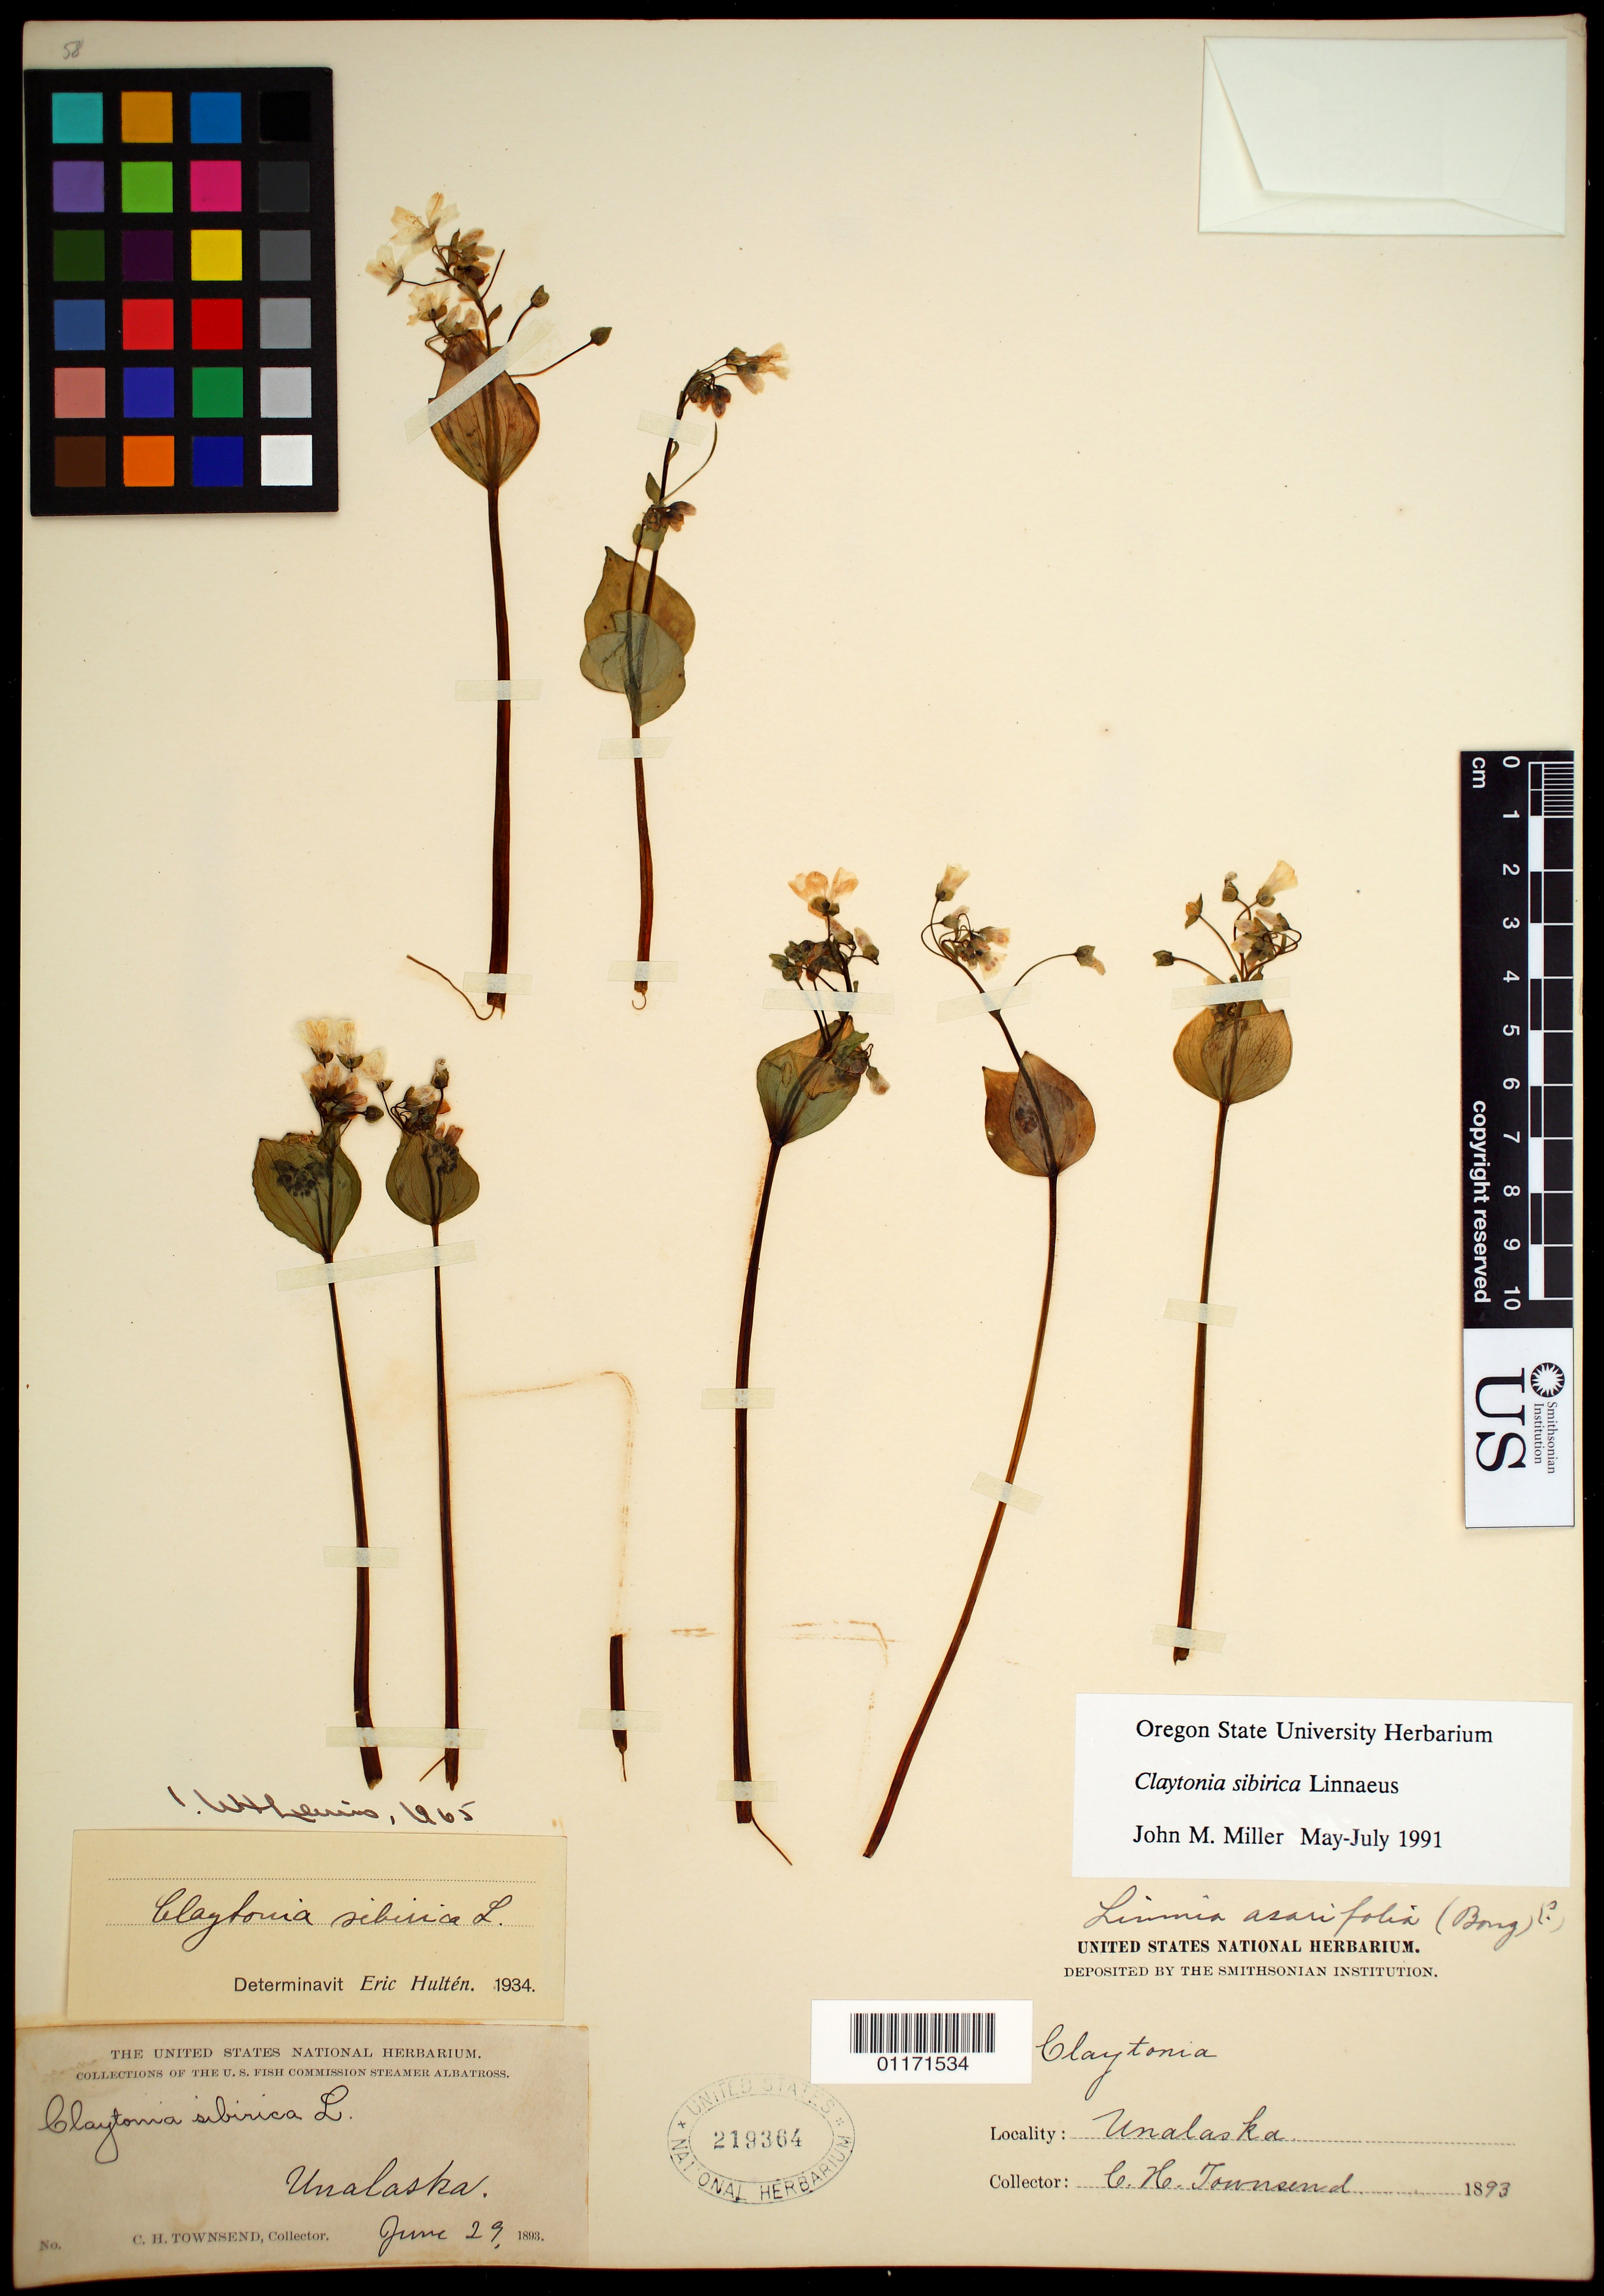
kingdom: Plantae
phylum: Tracheophyta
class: Magnoliopsida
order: Caryophyllales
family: Montiaceae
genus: Claytonia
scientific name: Claytonia sibirica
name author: L.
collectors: C. H. Townsend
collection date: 1893-06-29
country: United States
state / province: Alaska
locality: Unalaska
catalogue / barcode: US 219364